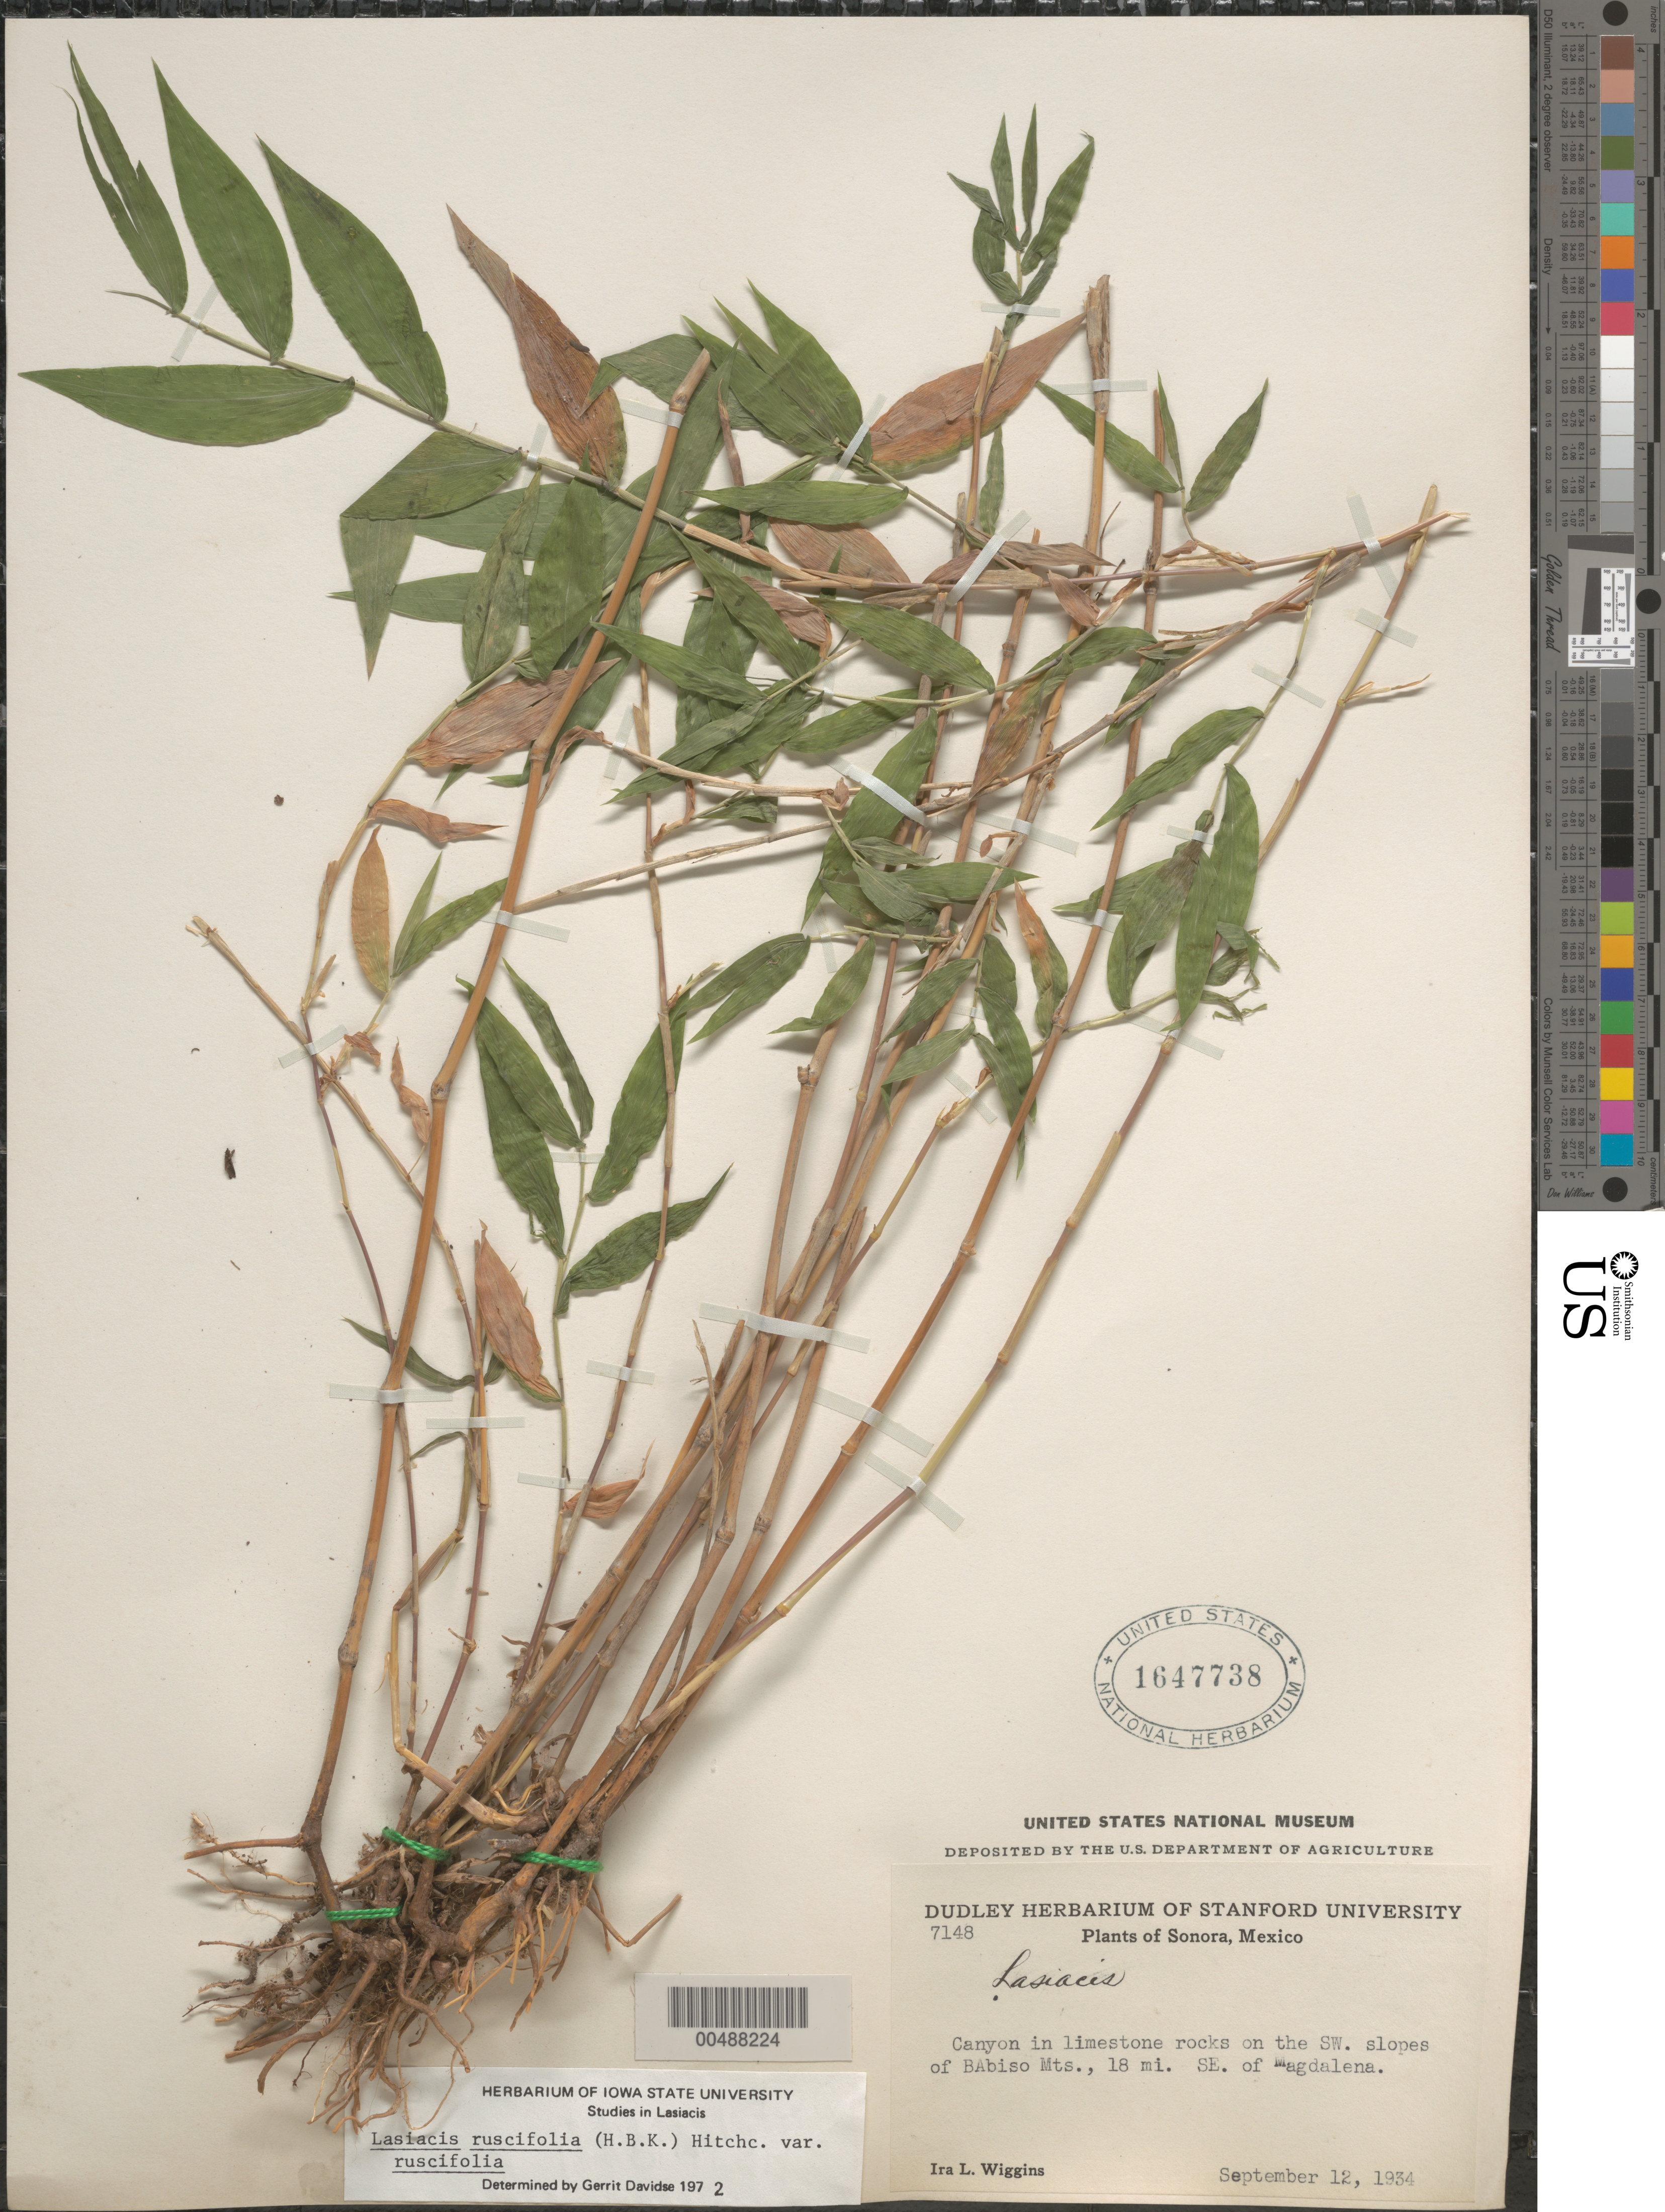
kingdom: Plantae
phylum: Tracheophyta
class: Liliopsida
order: Poales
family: Poaceae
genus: Lasiacis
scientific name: Lasiacis ruscifolia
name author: (Kunth) Hitchc.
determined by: Davidse, Gerrit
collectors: I. L. Wiggins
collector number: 7148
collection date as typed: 12 Sep 1934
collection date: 1934-09-12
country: Mexico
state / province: Sonora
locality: On the SW slopes of Babisco Mts, 18 mi SE of Magdalena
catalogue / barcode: US 1647738